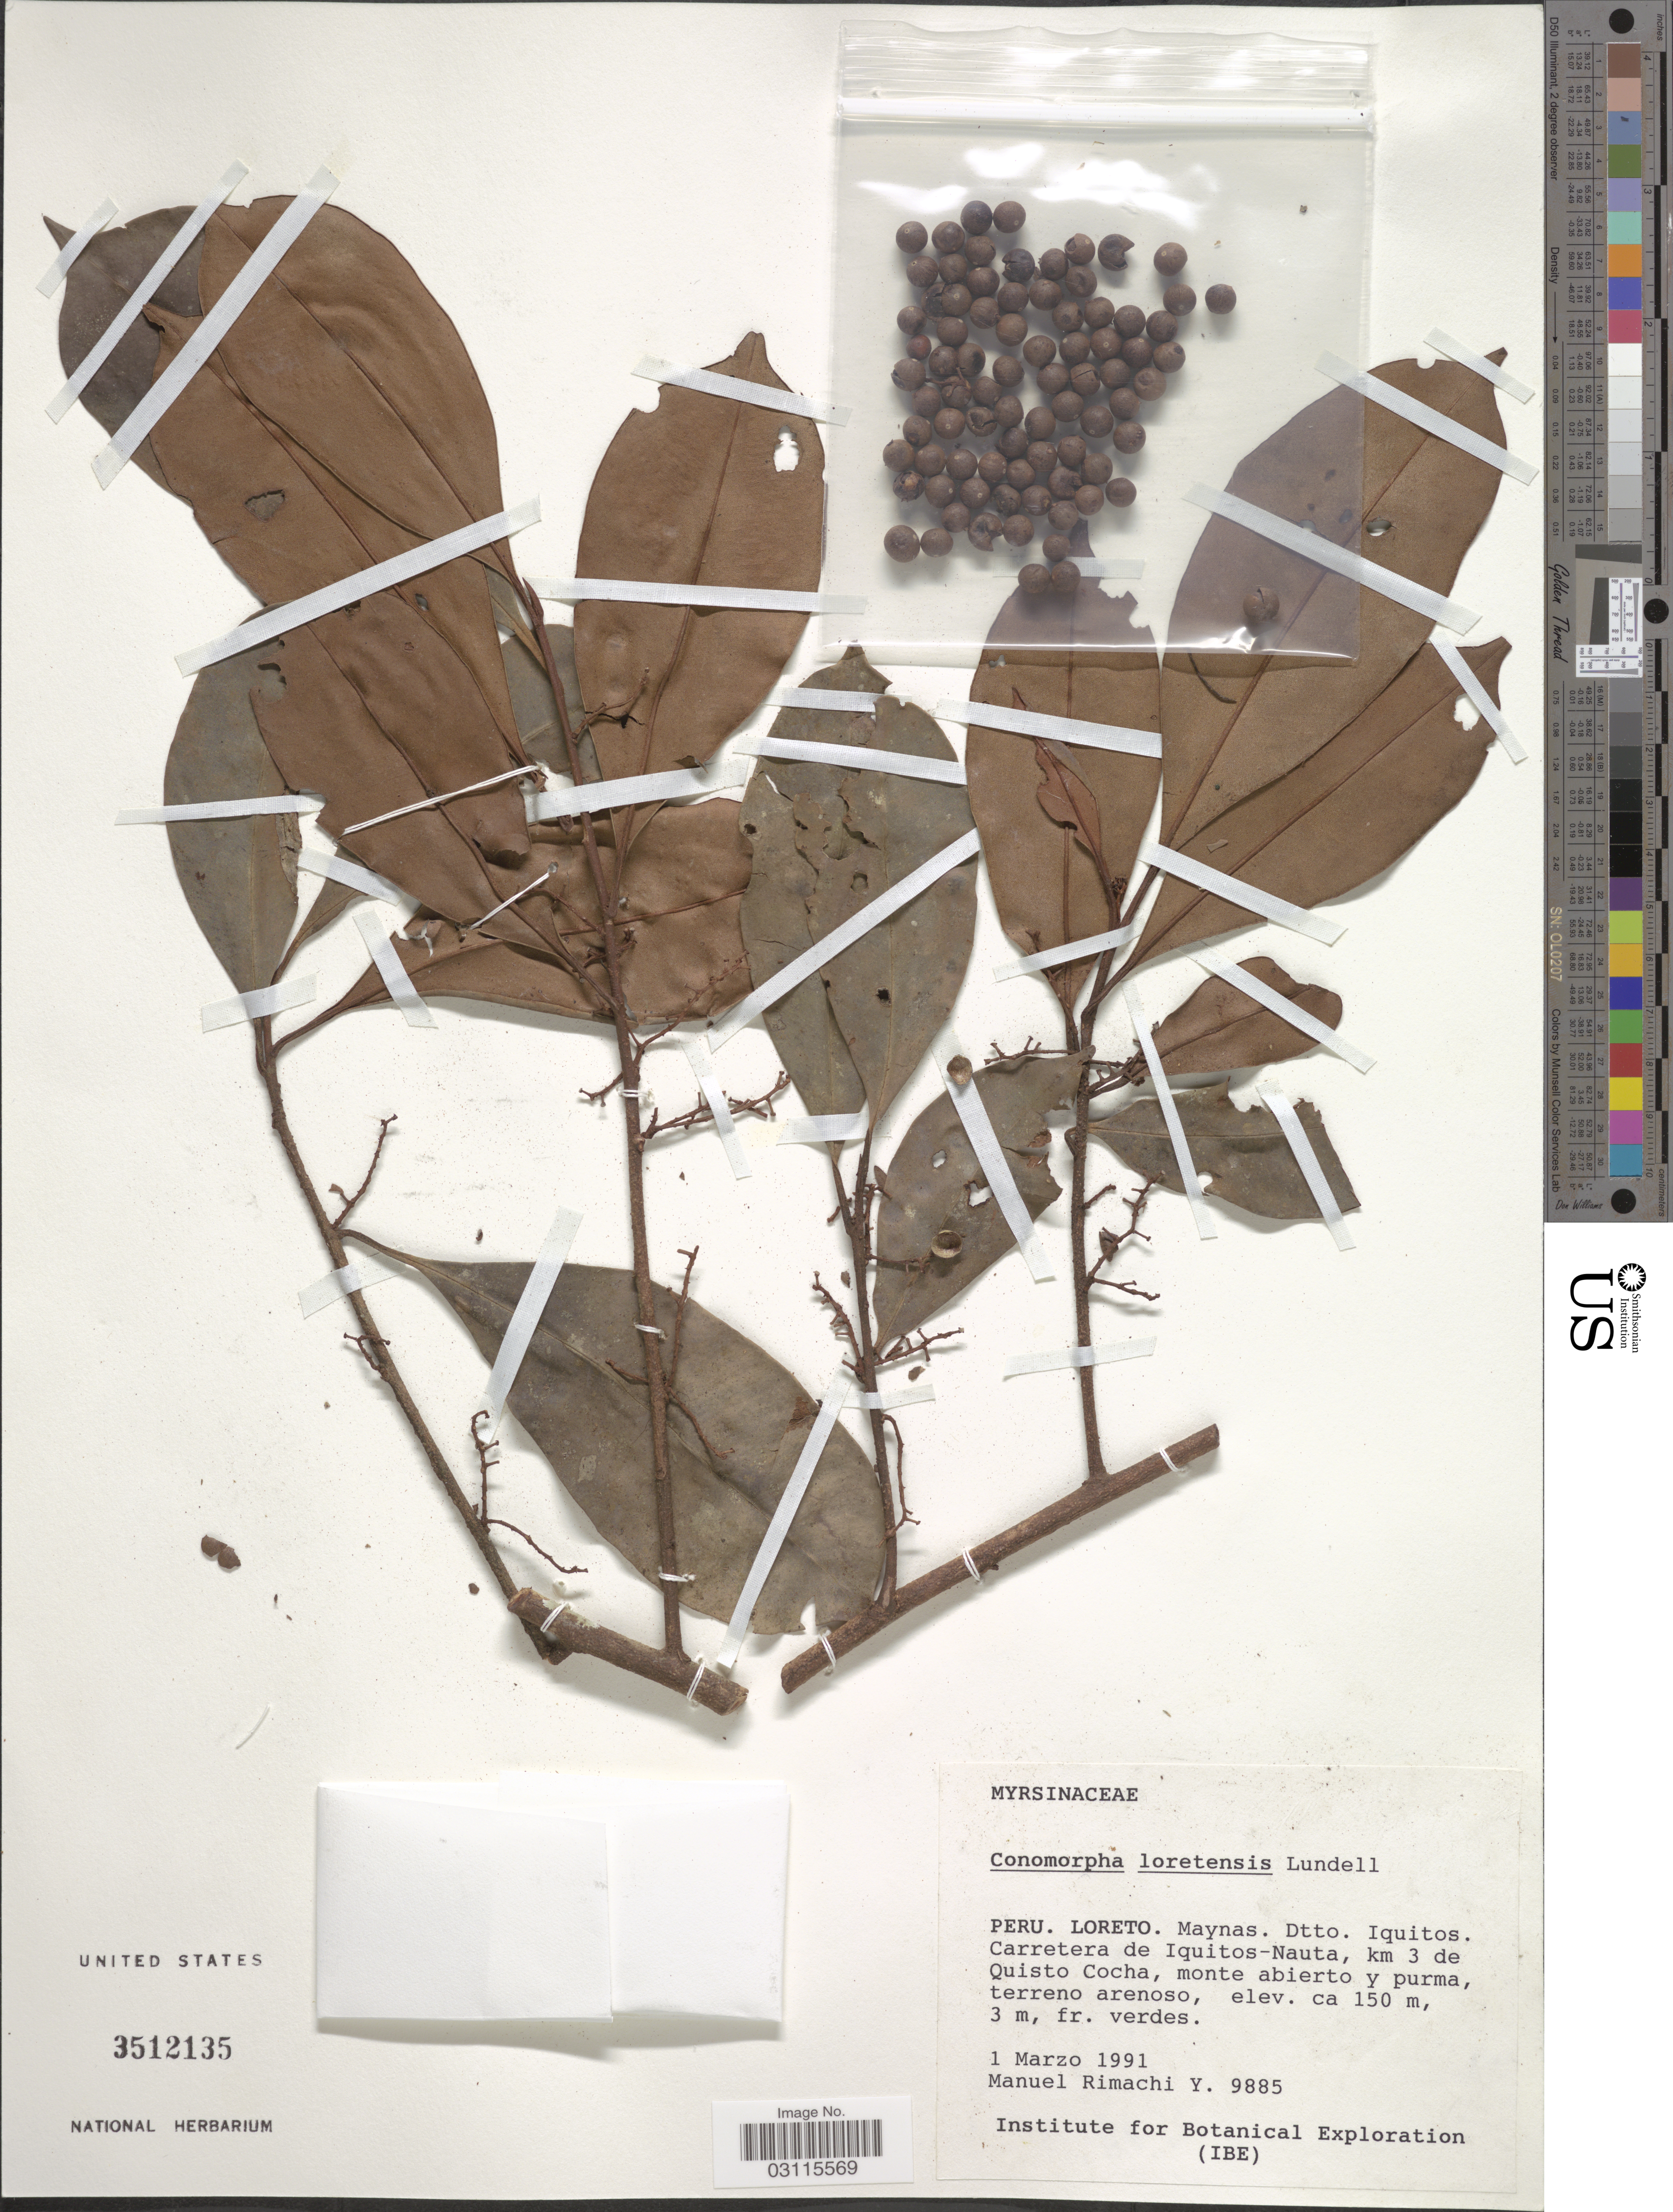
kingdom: Plantae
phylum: Tracheophyta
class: Magnoliopsida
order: Ericales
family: Primulaceae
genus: Conomorpha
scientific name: Conomorpha loretensis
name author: Lundell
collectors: M. Rimachi Y.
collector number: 9885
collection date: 1991-03-01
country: Peru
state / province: Loreto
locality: Maynas. Dtto. Iquitos. Carretera de Iquitos-Nauta, km 3 de Quisto Cocha, monte abierto y purma, terreno arenoso.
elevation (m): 150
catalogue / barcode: US 3512135